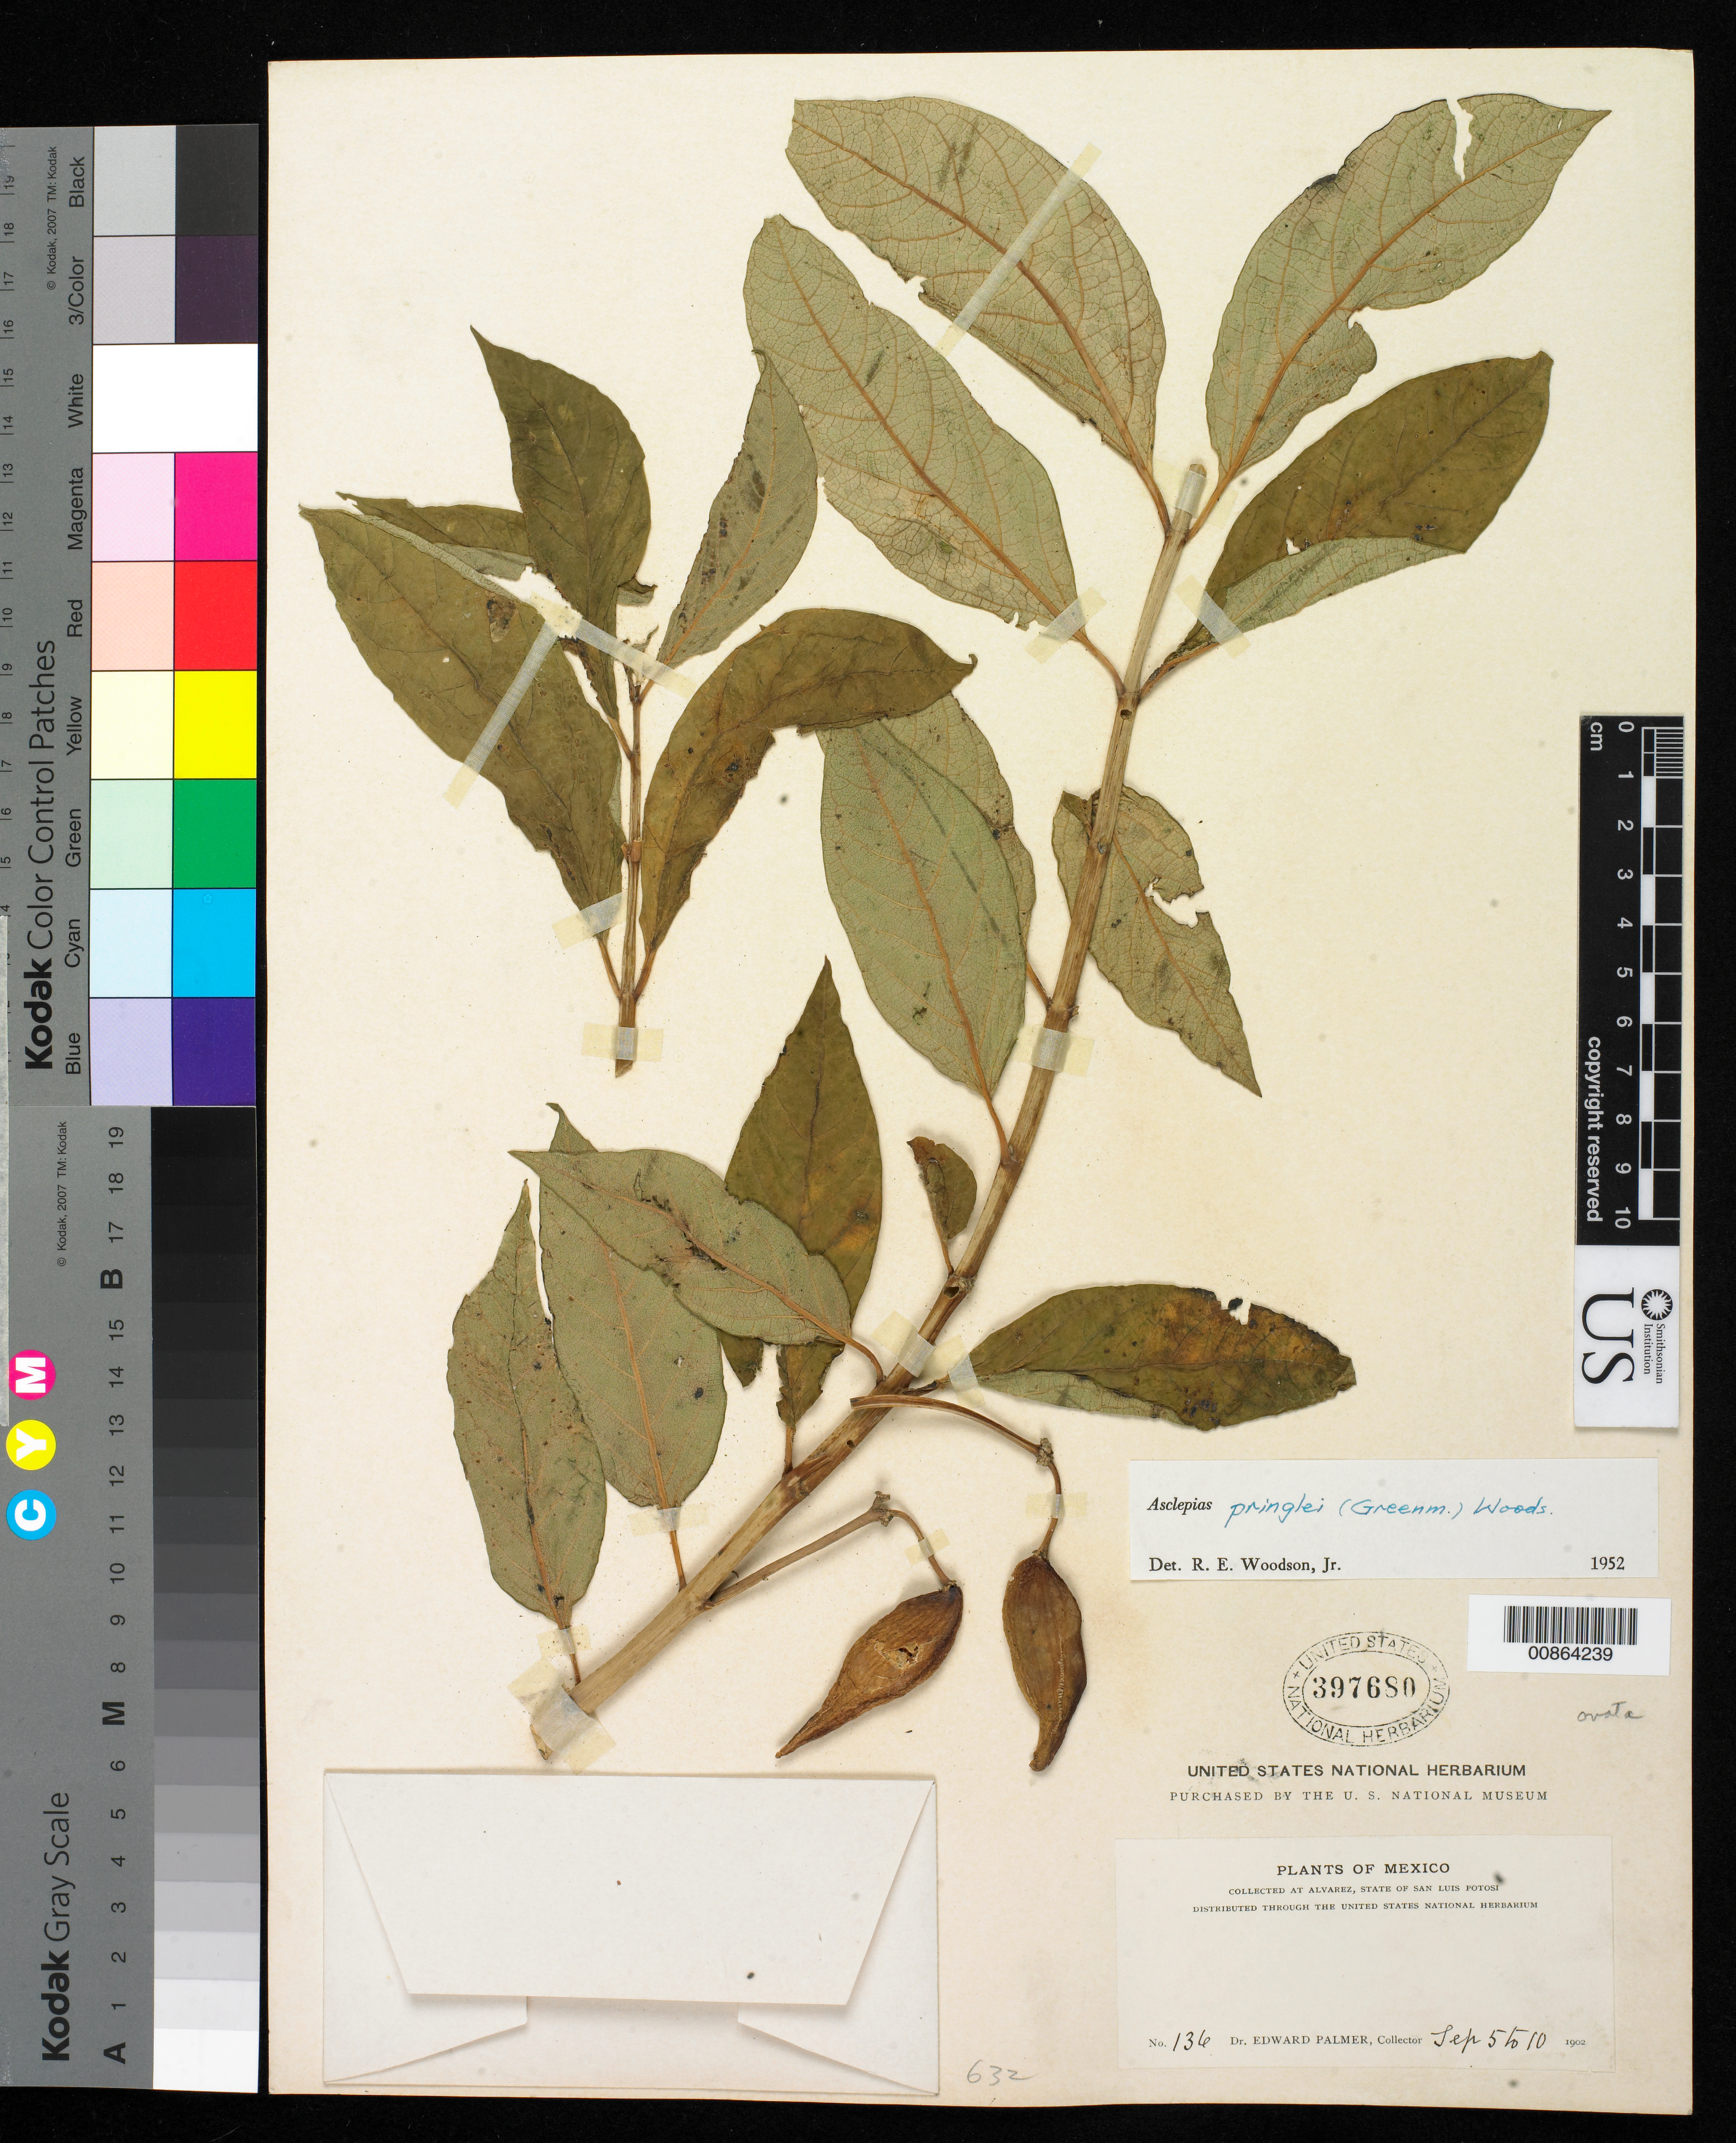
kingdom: Plantae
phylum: Tracheophyta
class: Magnoliopsida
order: Gentianales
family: Apocynaceae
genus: Asclepias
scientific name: Asclepias pringlei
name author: (Greenm.) Woodson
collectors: E. Palmer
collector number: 136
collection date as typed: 05 Sep 1902 to 10 Sep 1902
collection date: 1902-09-05/1902-09-10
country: Mexico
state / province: San Luis Potosí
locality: Alvarez, San Luis Potosí.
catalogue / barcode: US 397680